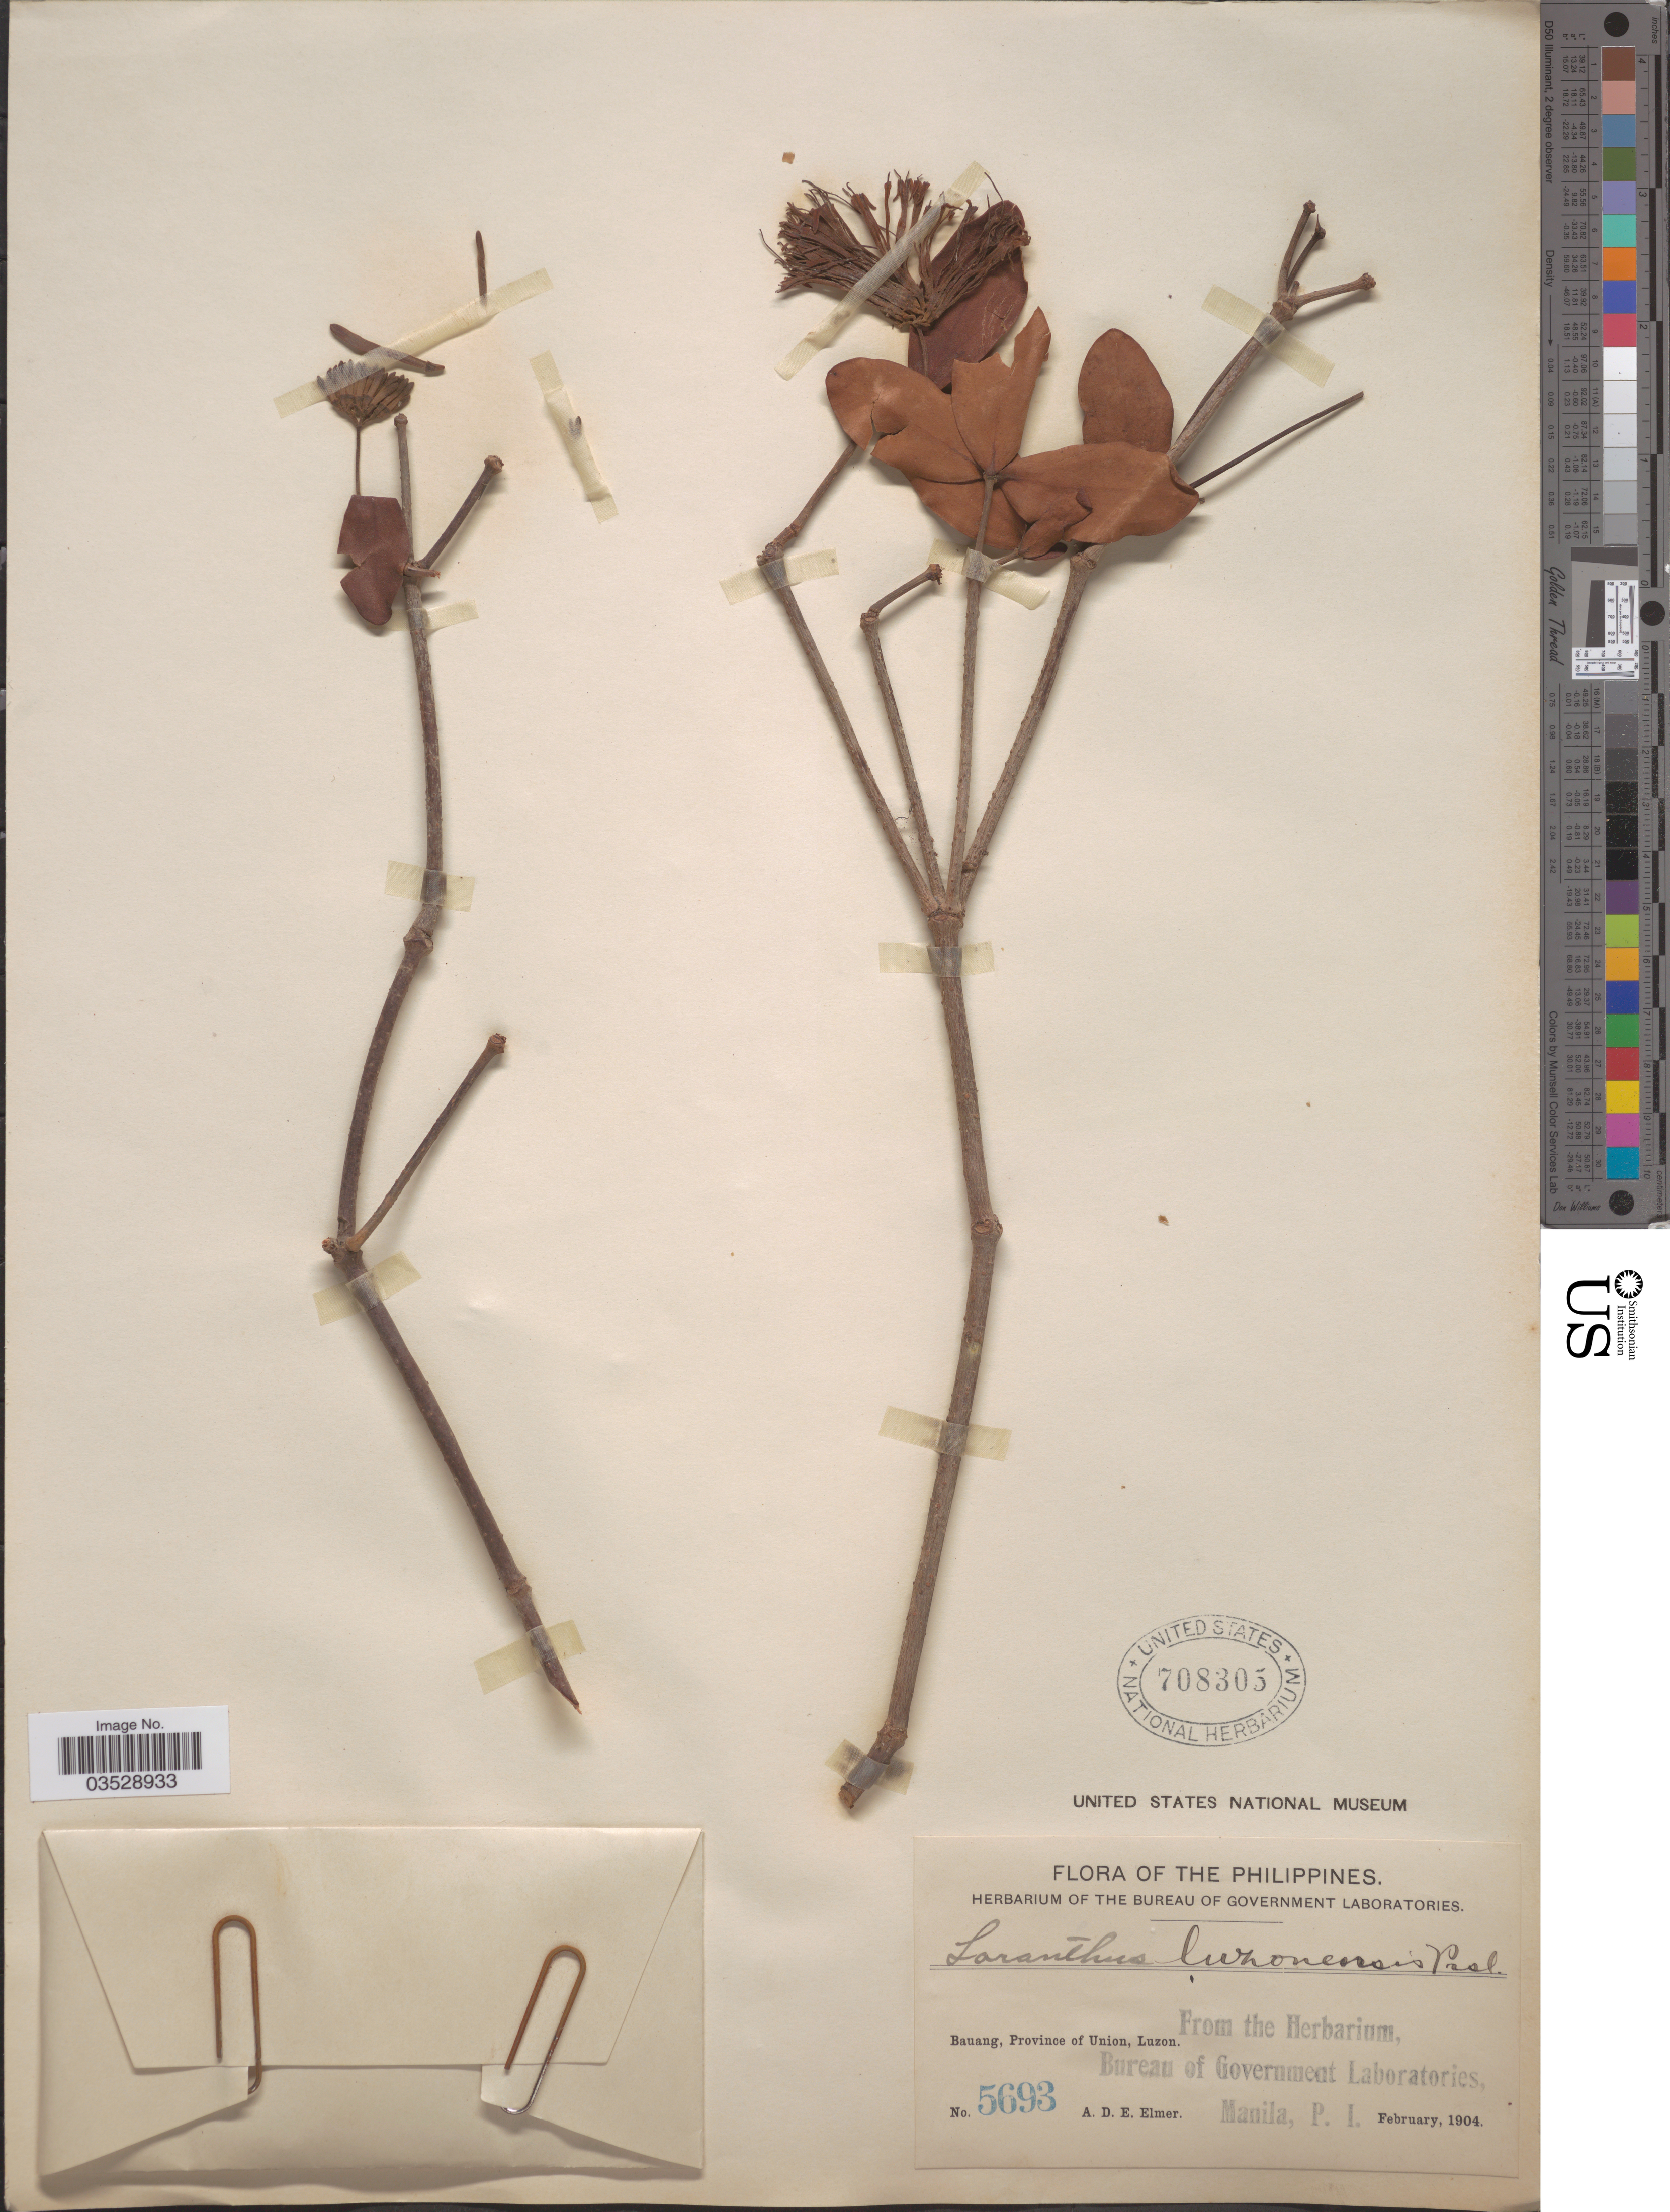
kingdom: Plantae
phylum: Tracheophyta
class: Magnoliopsida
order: Santalales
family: Loranthaceae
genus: Amyema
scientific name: Amyema luzonensis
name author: Danser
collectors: A. D. E. Elmer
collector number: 5693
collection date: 1904-02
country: Philippines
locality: Bauang, Province of Union, Luzon.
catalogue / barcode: US 708305